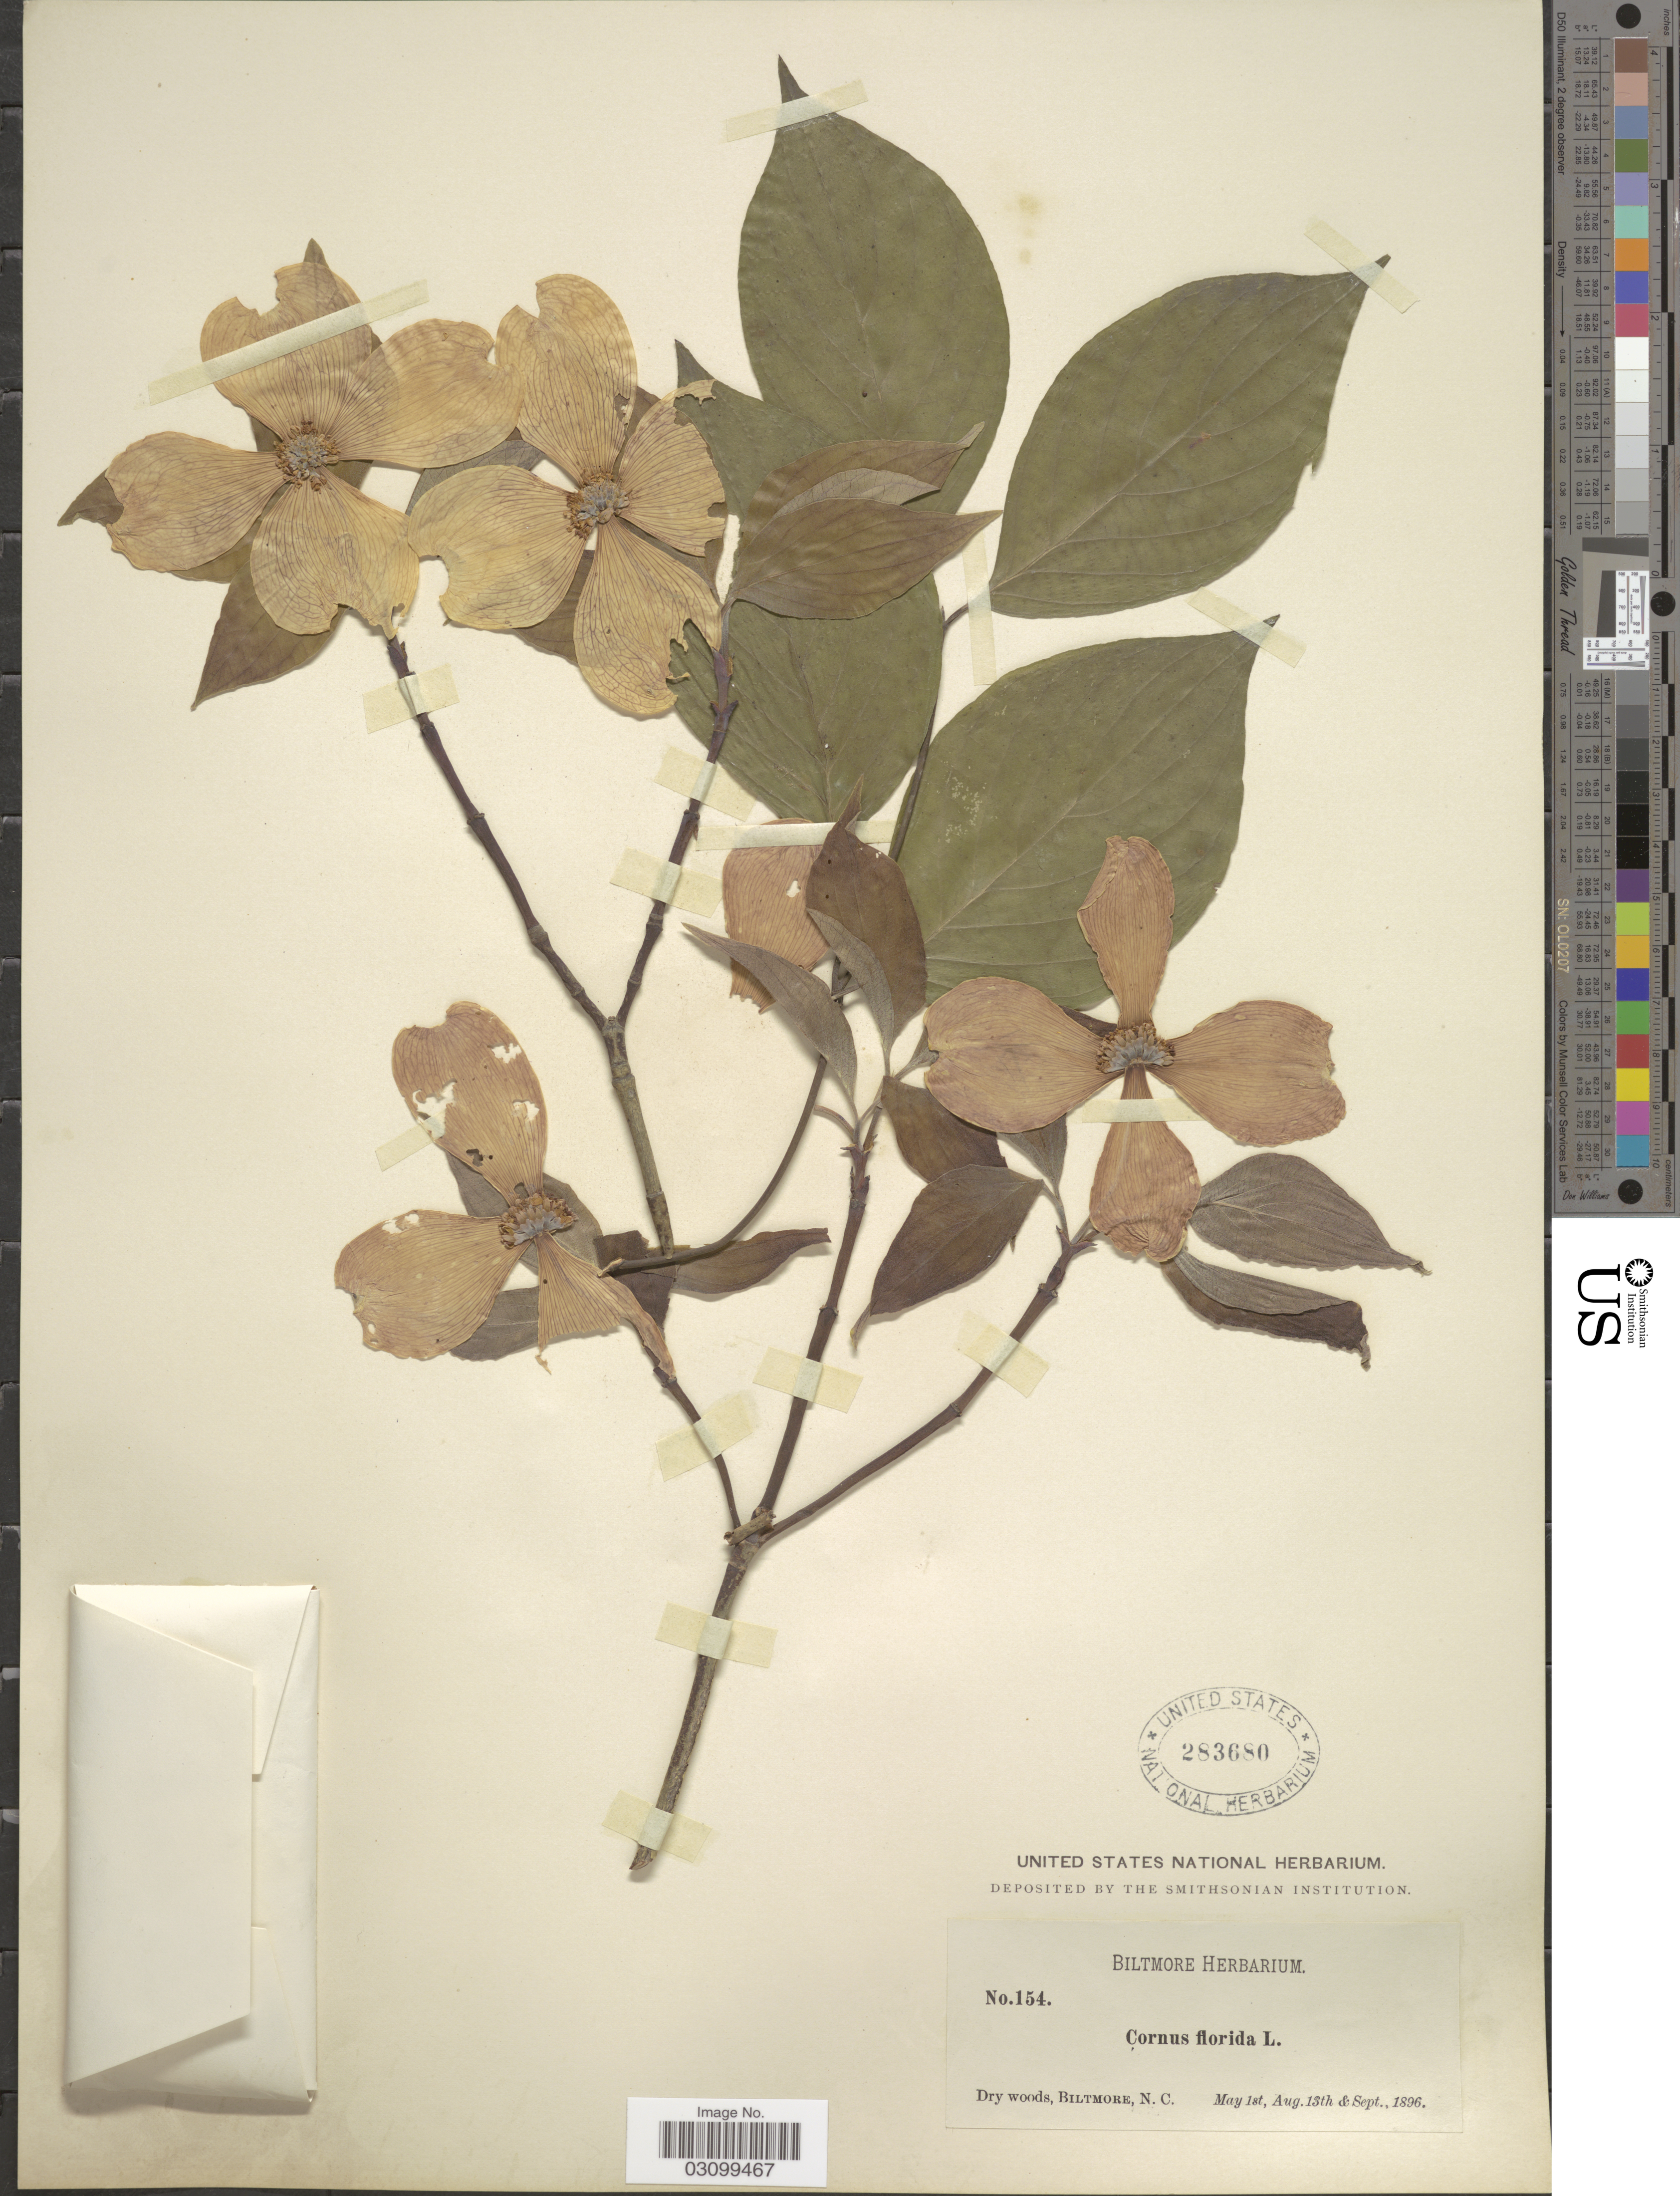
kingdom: Plantae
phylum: Tracheophyta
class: Magnoliopsida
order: Cornales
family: Cornaceae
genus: Cornus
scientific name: Cornus florida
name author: L.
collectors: ex herb. Biltmore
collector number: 154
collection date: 1896-05-01/1896-09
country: United States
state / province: North Carolina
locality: Biltmore.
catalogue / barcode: US 283680